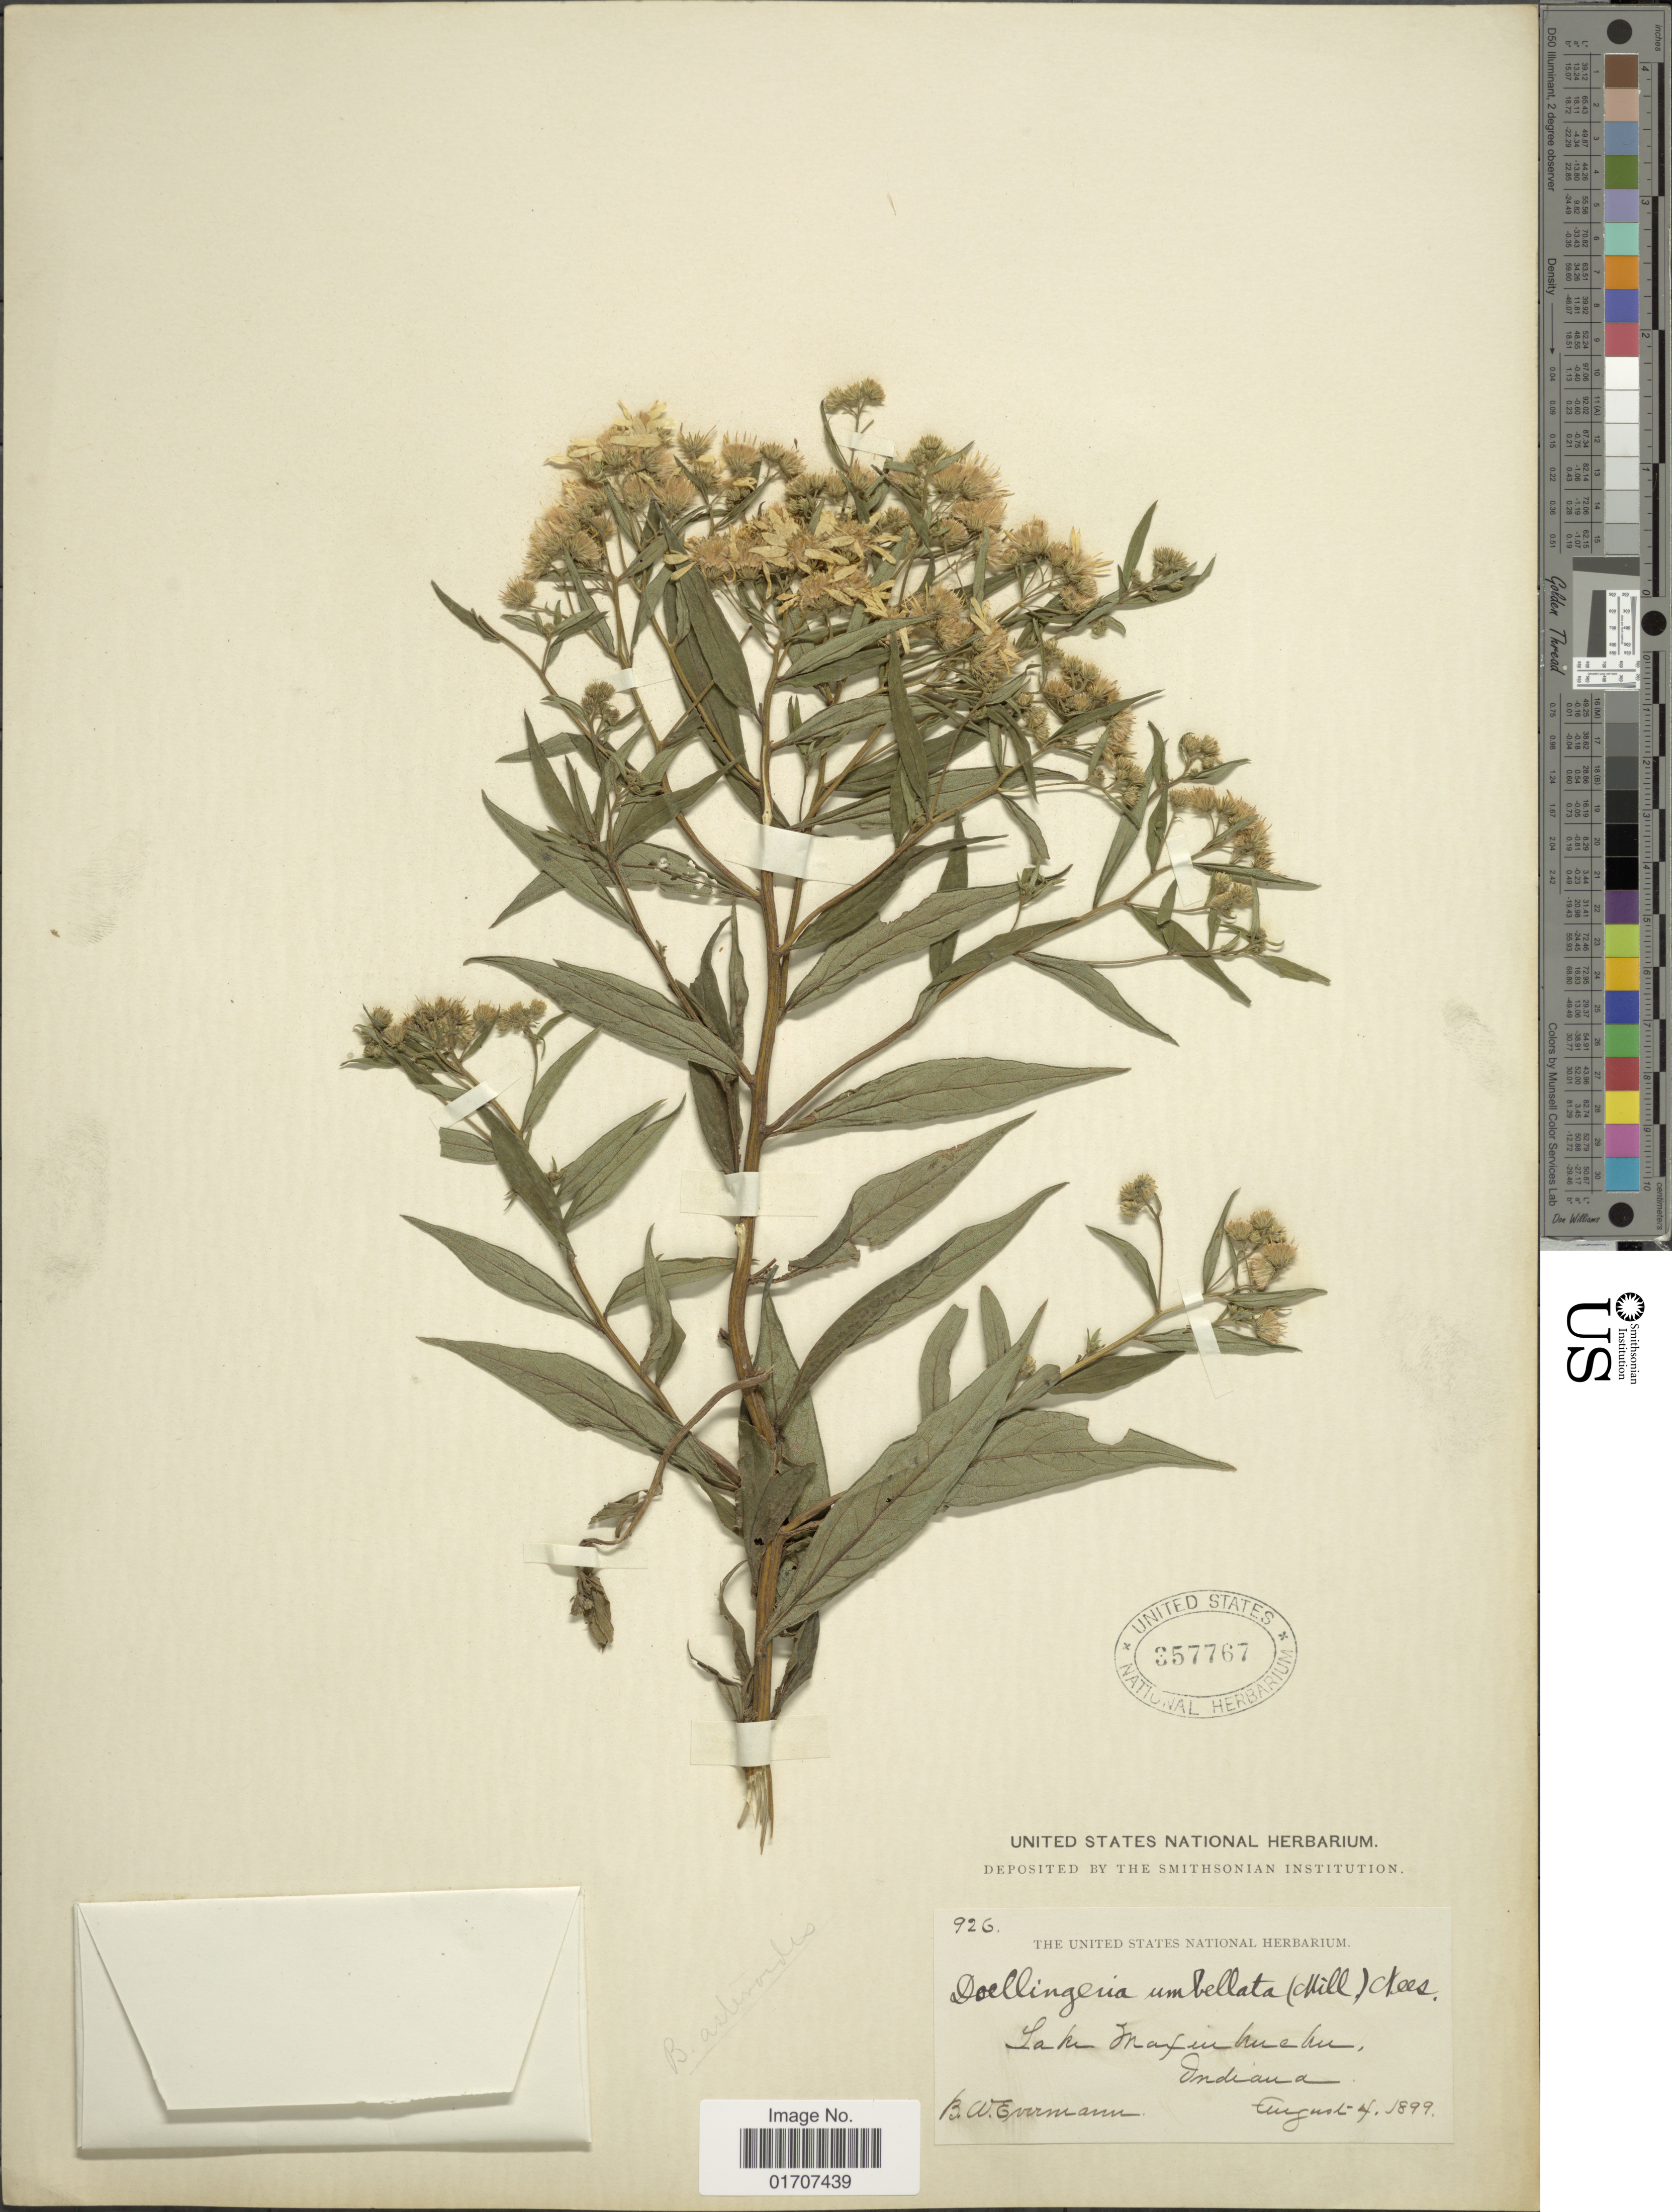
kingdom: Plantae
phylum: Tracheophyta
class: Magnoliopsida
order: Asterales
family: Asteraceae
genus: Doellingeria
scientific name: Doellingeria umbellata var. umbellata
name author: Nees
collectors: B. W. Evermann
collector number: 926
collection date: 1899-08-04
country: United States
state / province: Indiana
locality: Lake Maxinkuckee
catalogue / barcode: US 357767